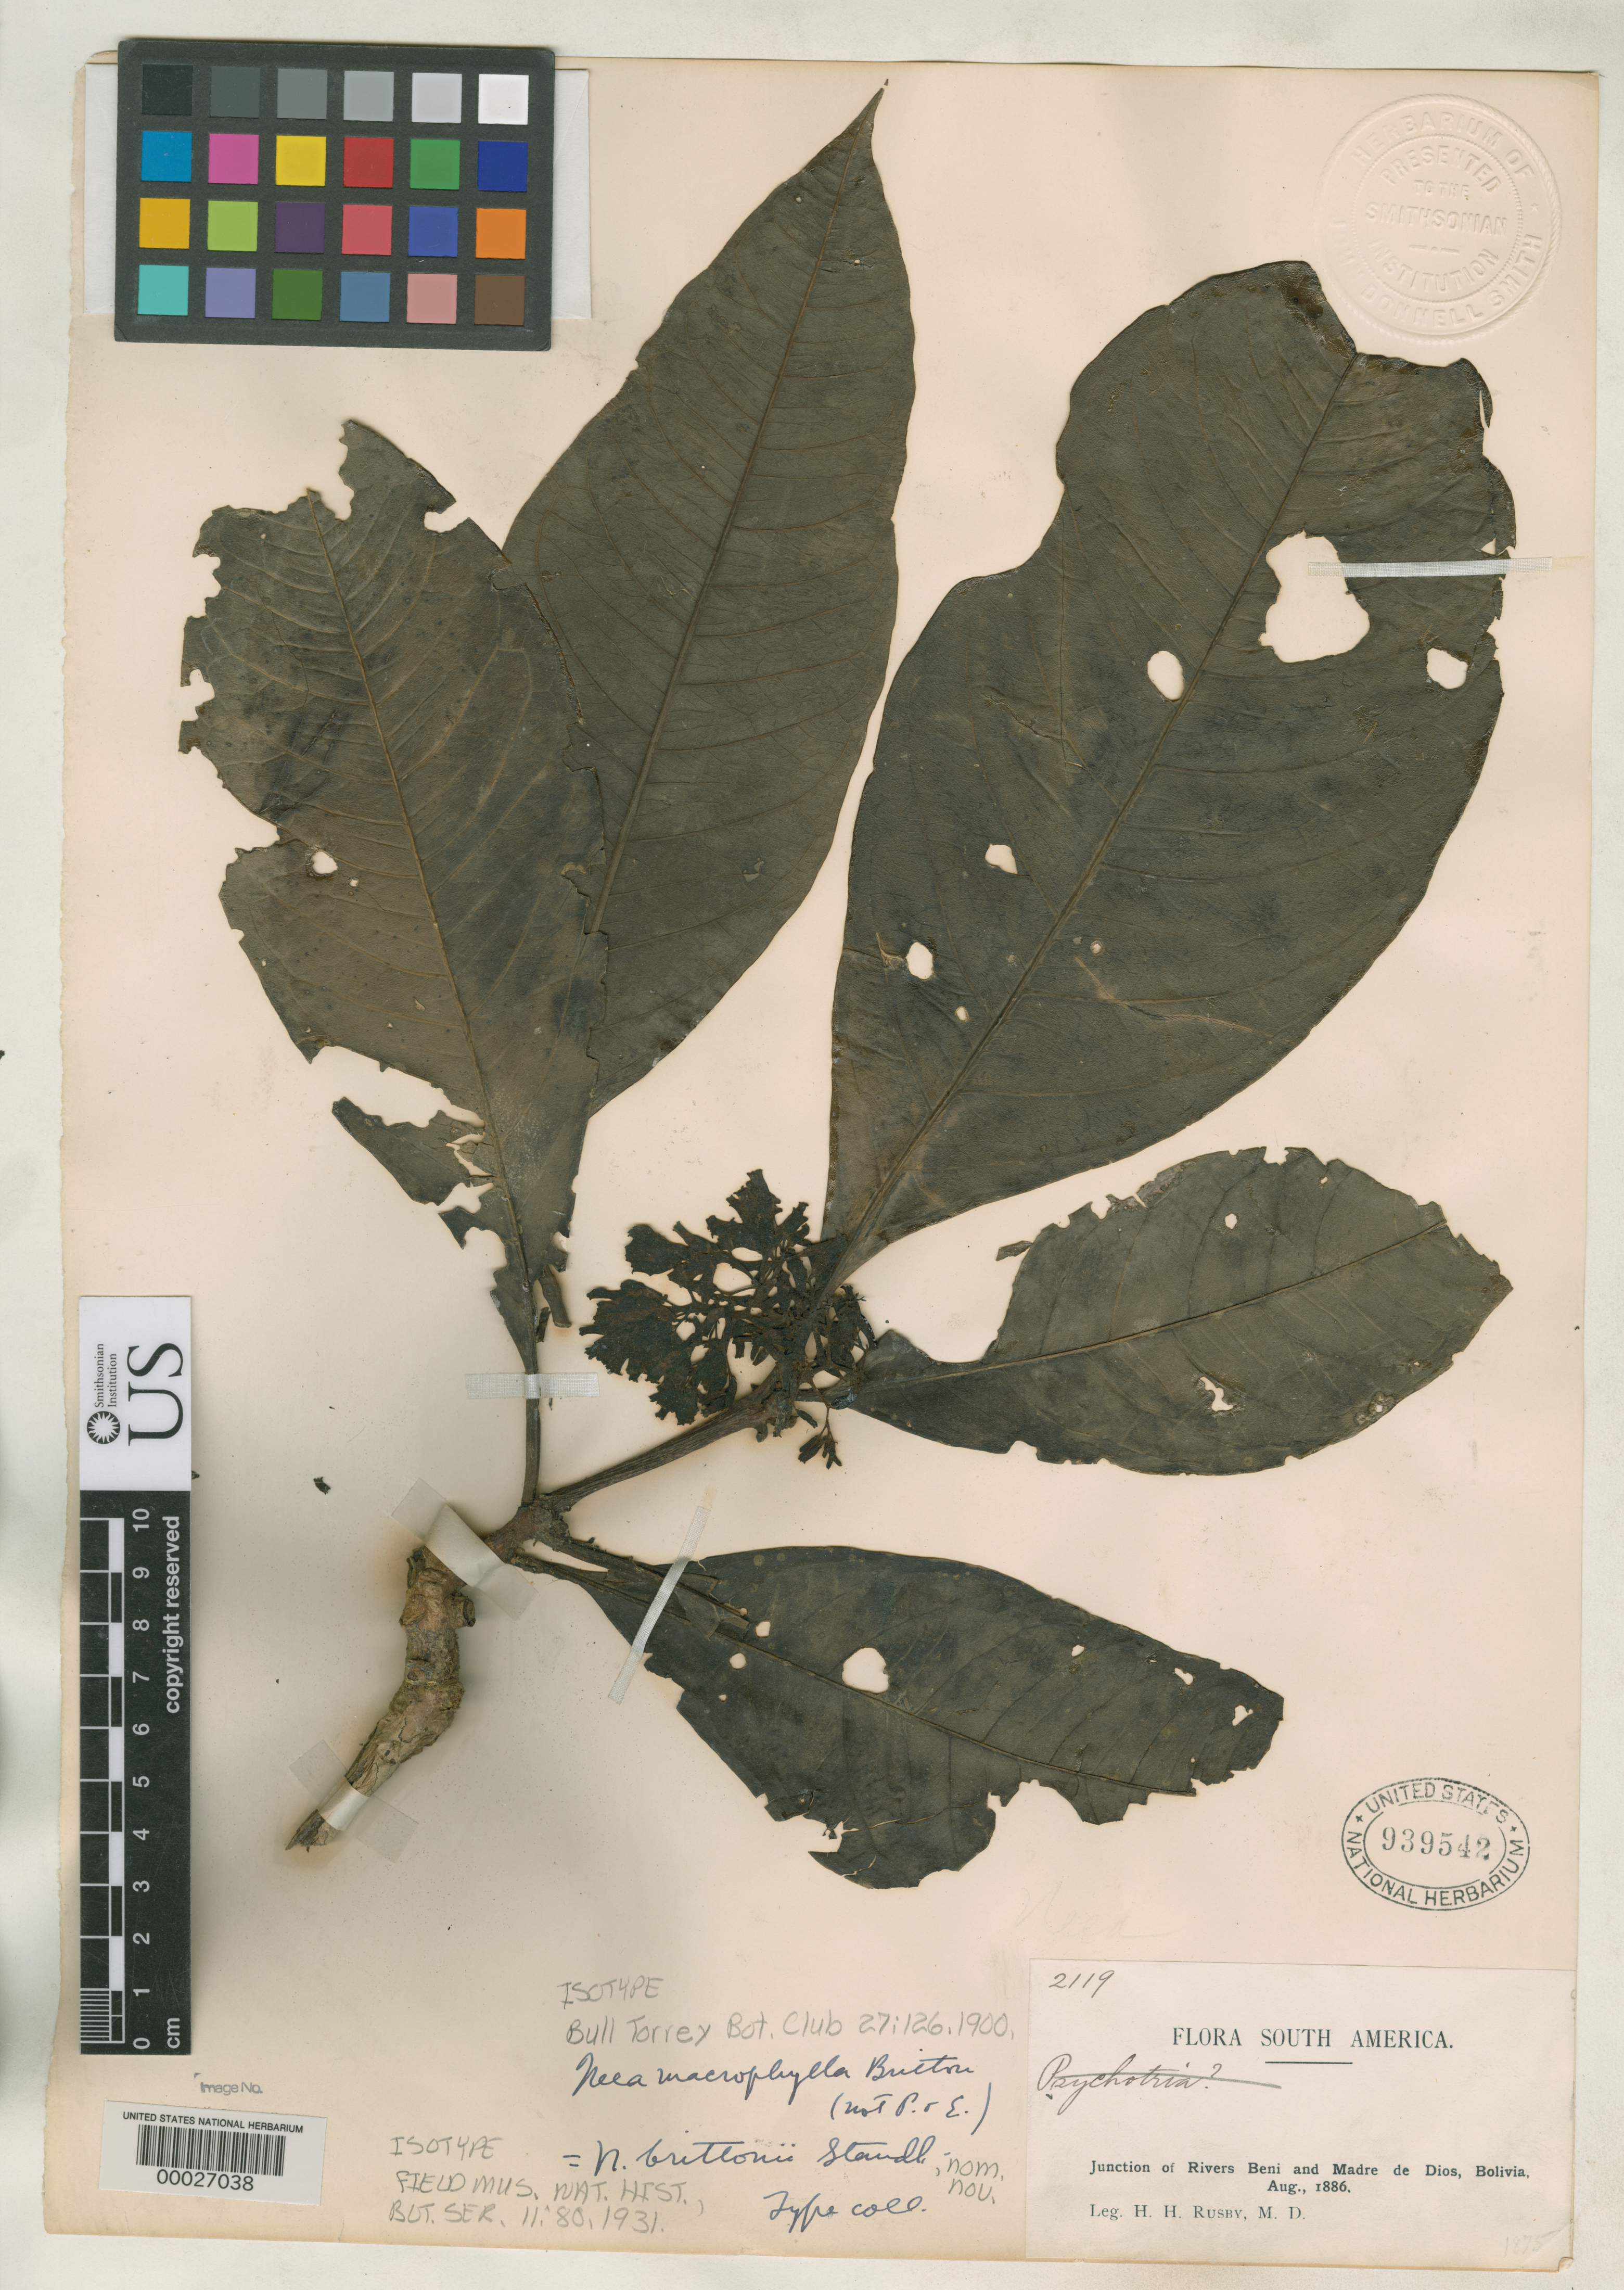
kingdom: Plantae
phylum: Tracheophyta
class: Magnoliopsida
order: Caryophyllales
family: Nyctaginaceae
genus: Neea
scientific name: Neea macrophylla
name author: Britton ex Rusby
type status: Isotype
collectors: H. H. Rusby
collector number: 2119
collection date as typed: Aug 1886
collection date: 1886-08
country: Bolivia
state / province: Beni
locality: Junction of Rivers Beni and Madre de Dios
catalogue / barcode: US 939542-2